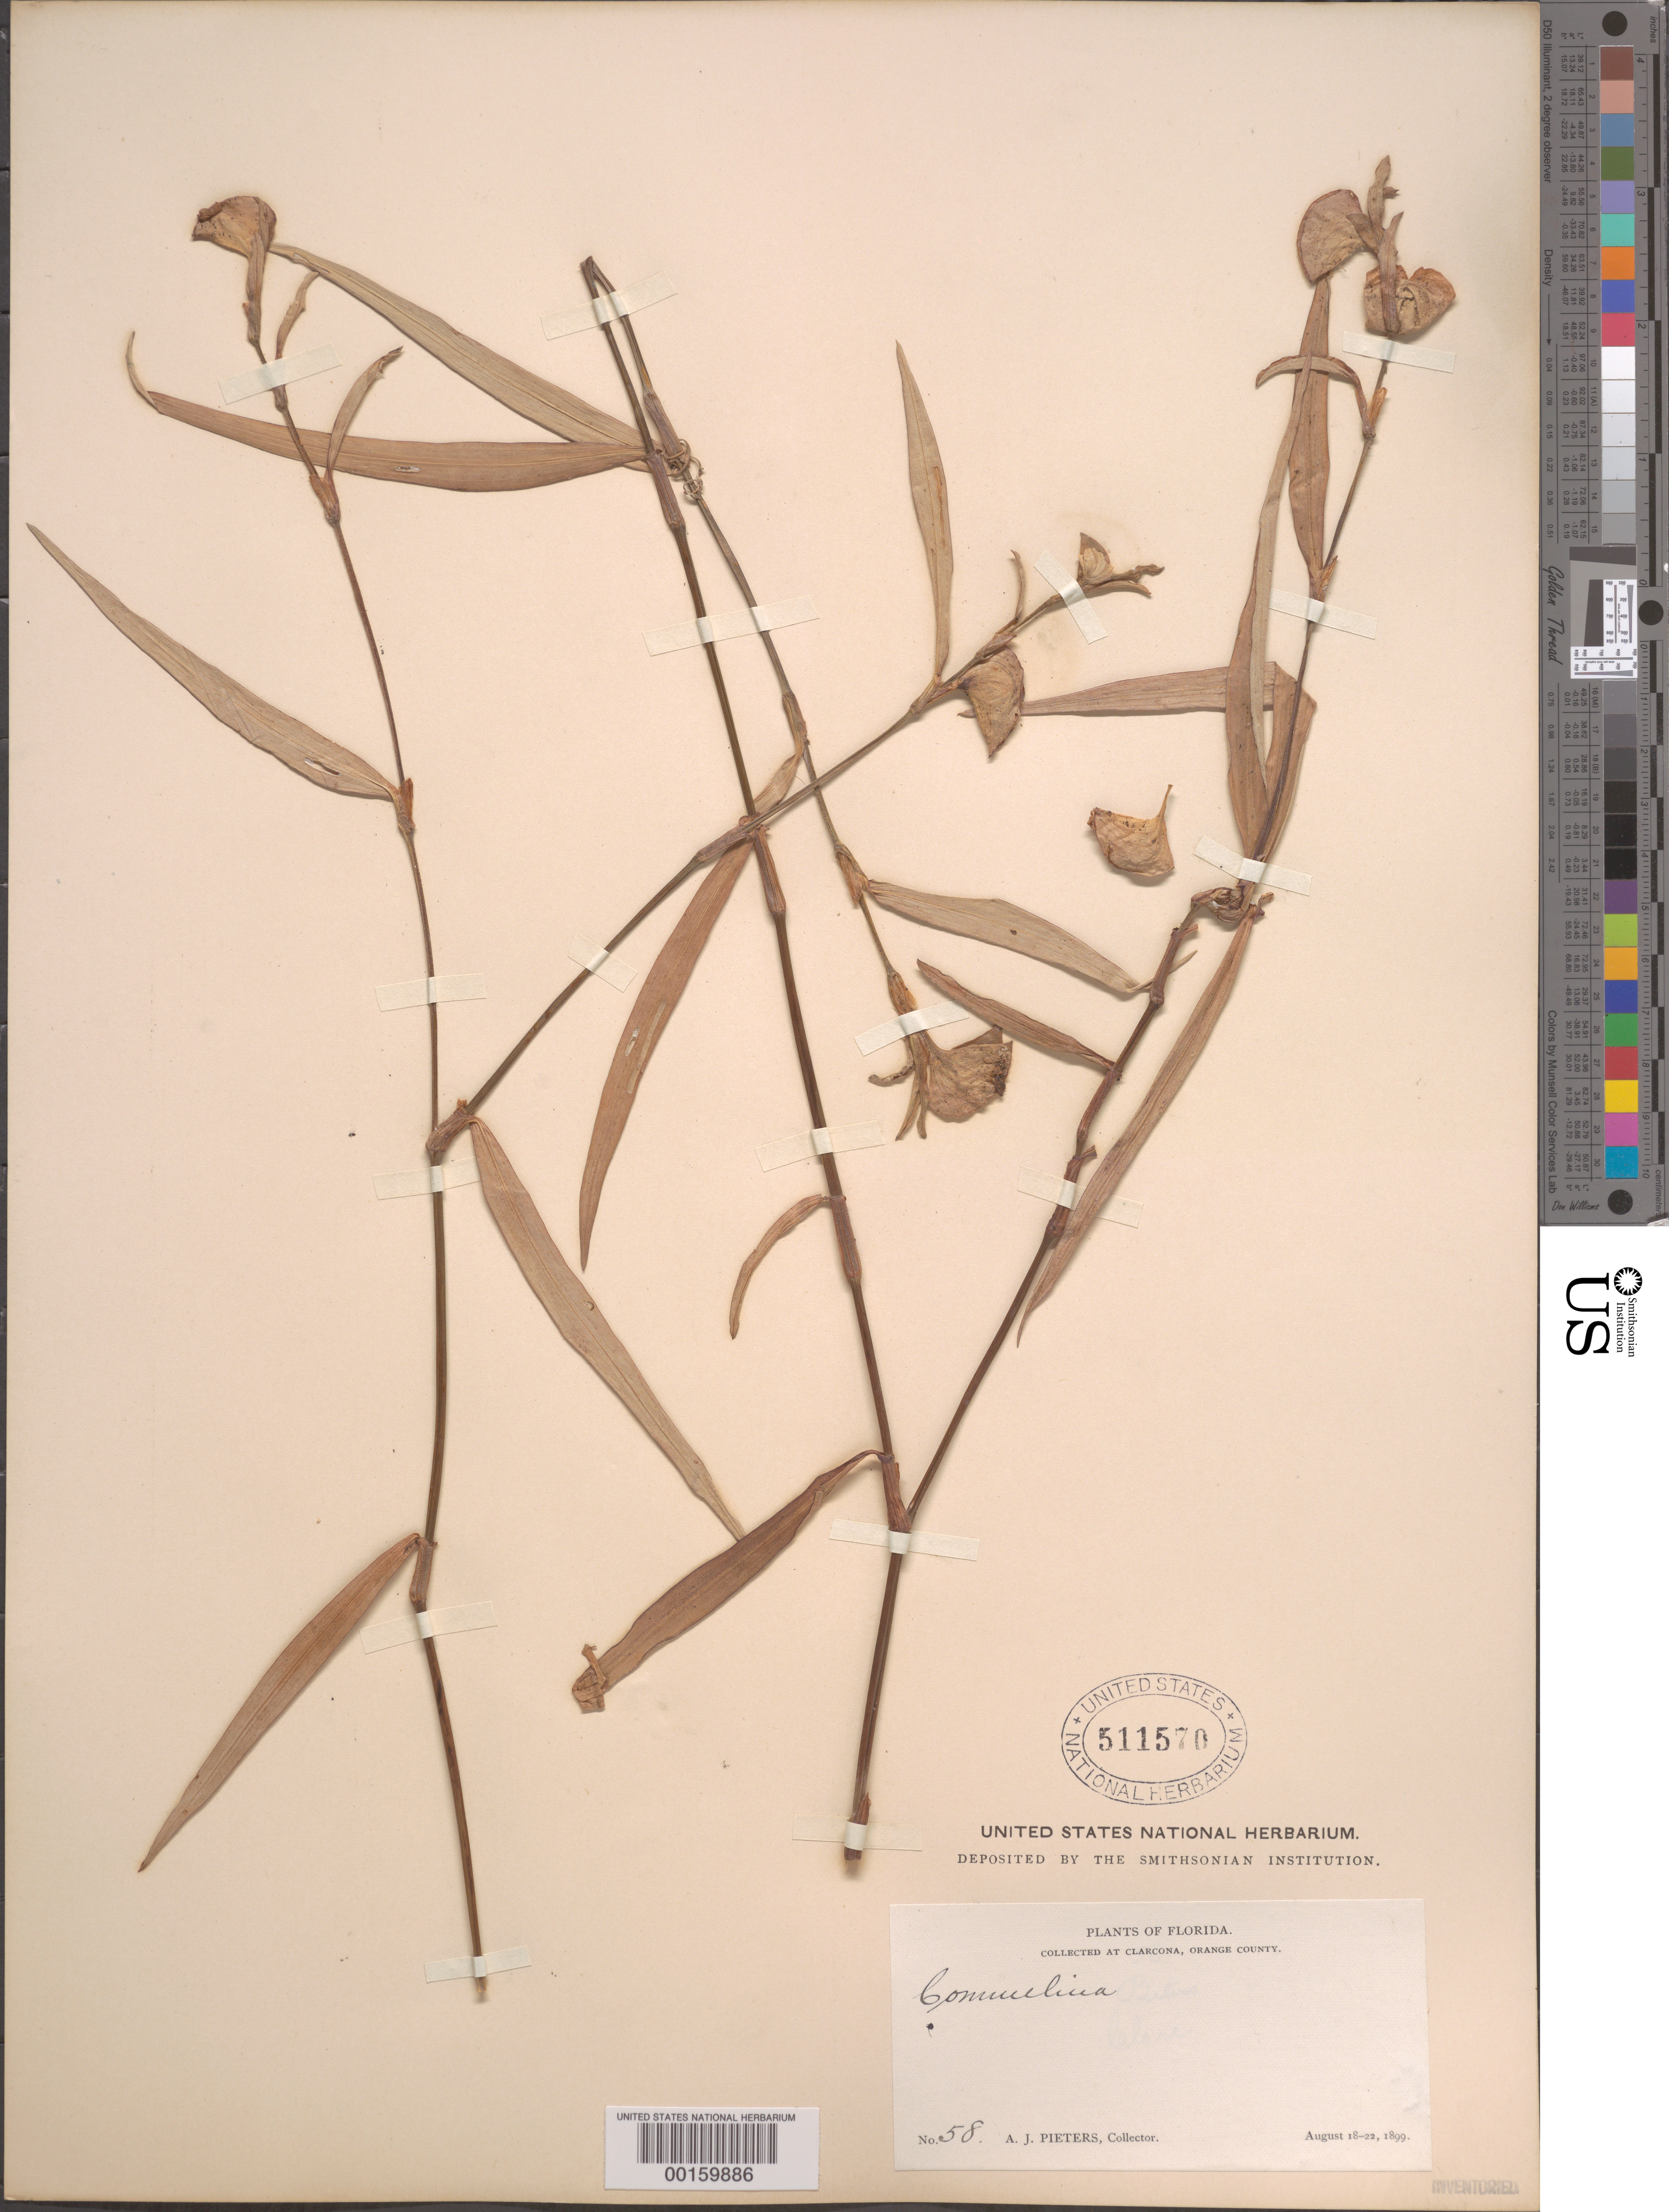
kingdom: Plantae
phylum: Tracheophyta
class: Liliopsida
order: Commelinales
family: Commelinaceae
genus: Commelina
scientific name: Commelina erecta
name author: L.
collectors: A. Pieters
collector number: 58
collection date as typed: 18 Aug 1899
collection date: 1899-08-18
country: United States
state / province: Florida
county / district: Orange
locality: Clarcona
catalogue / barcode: US 511570